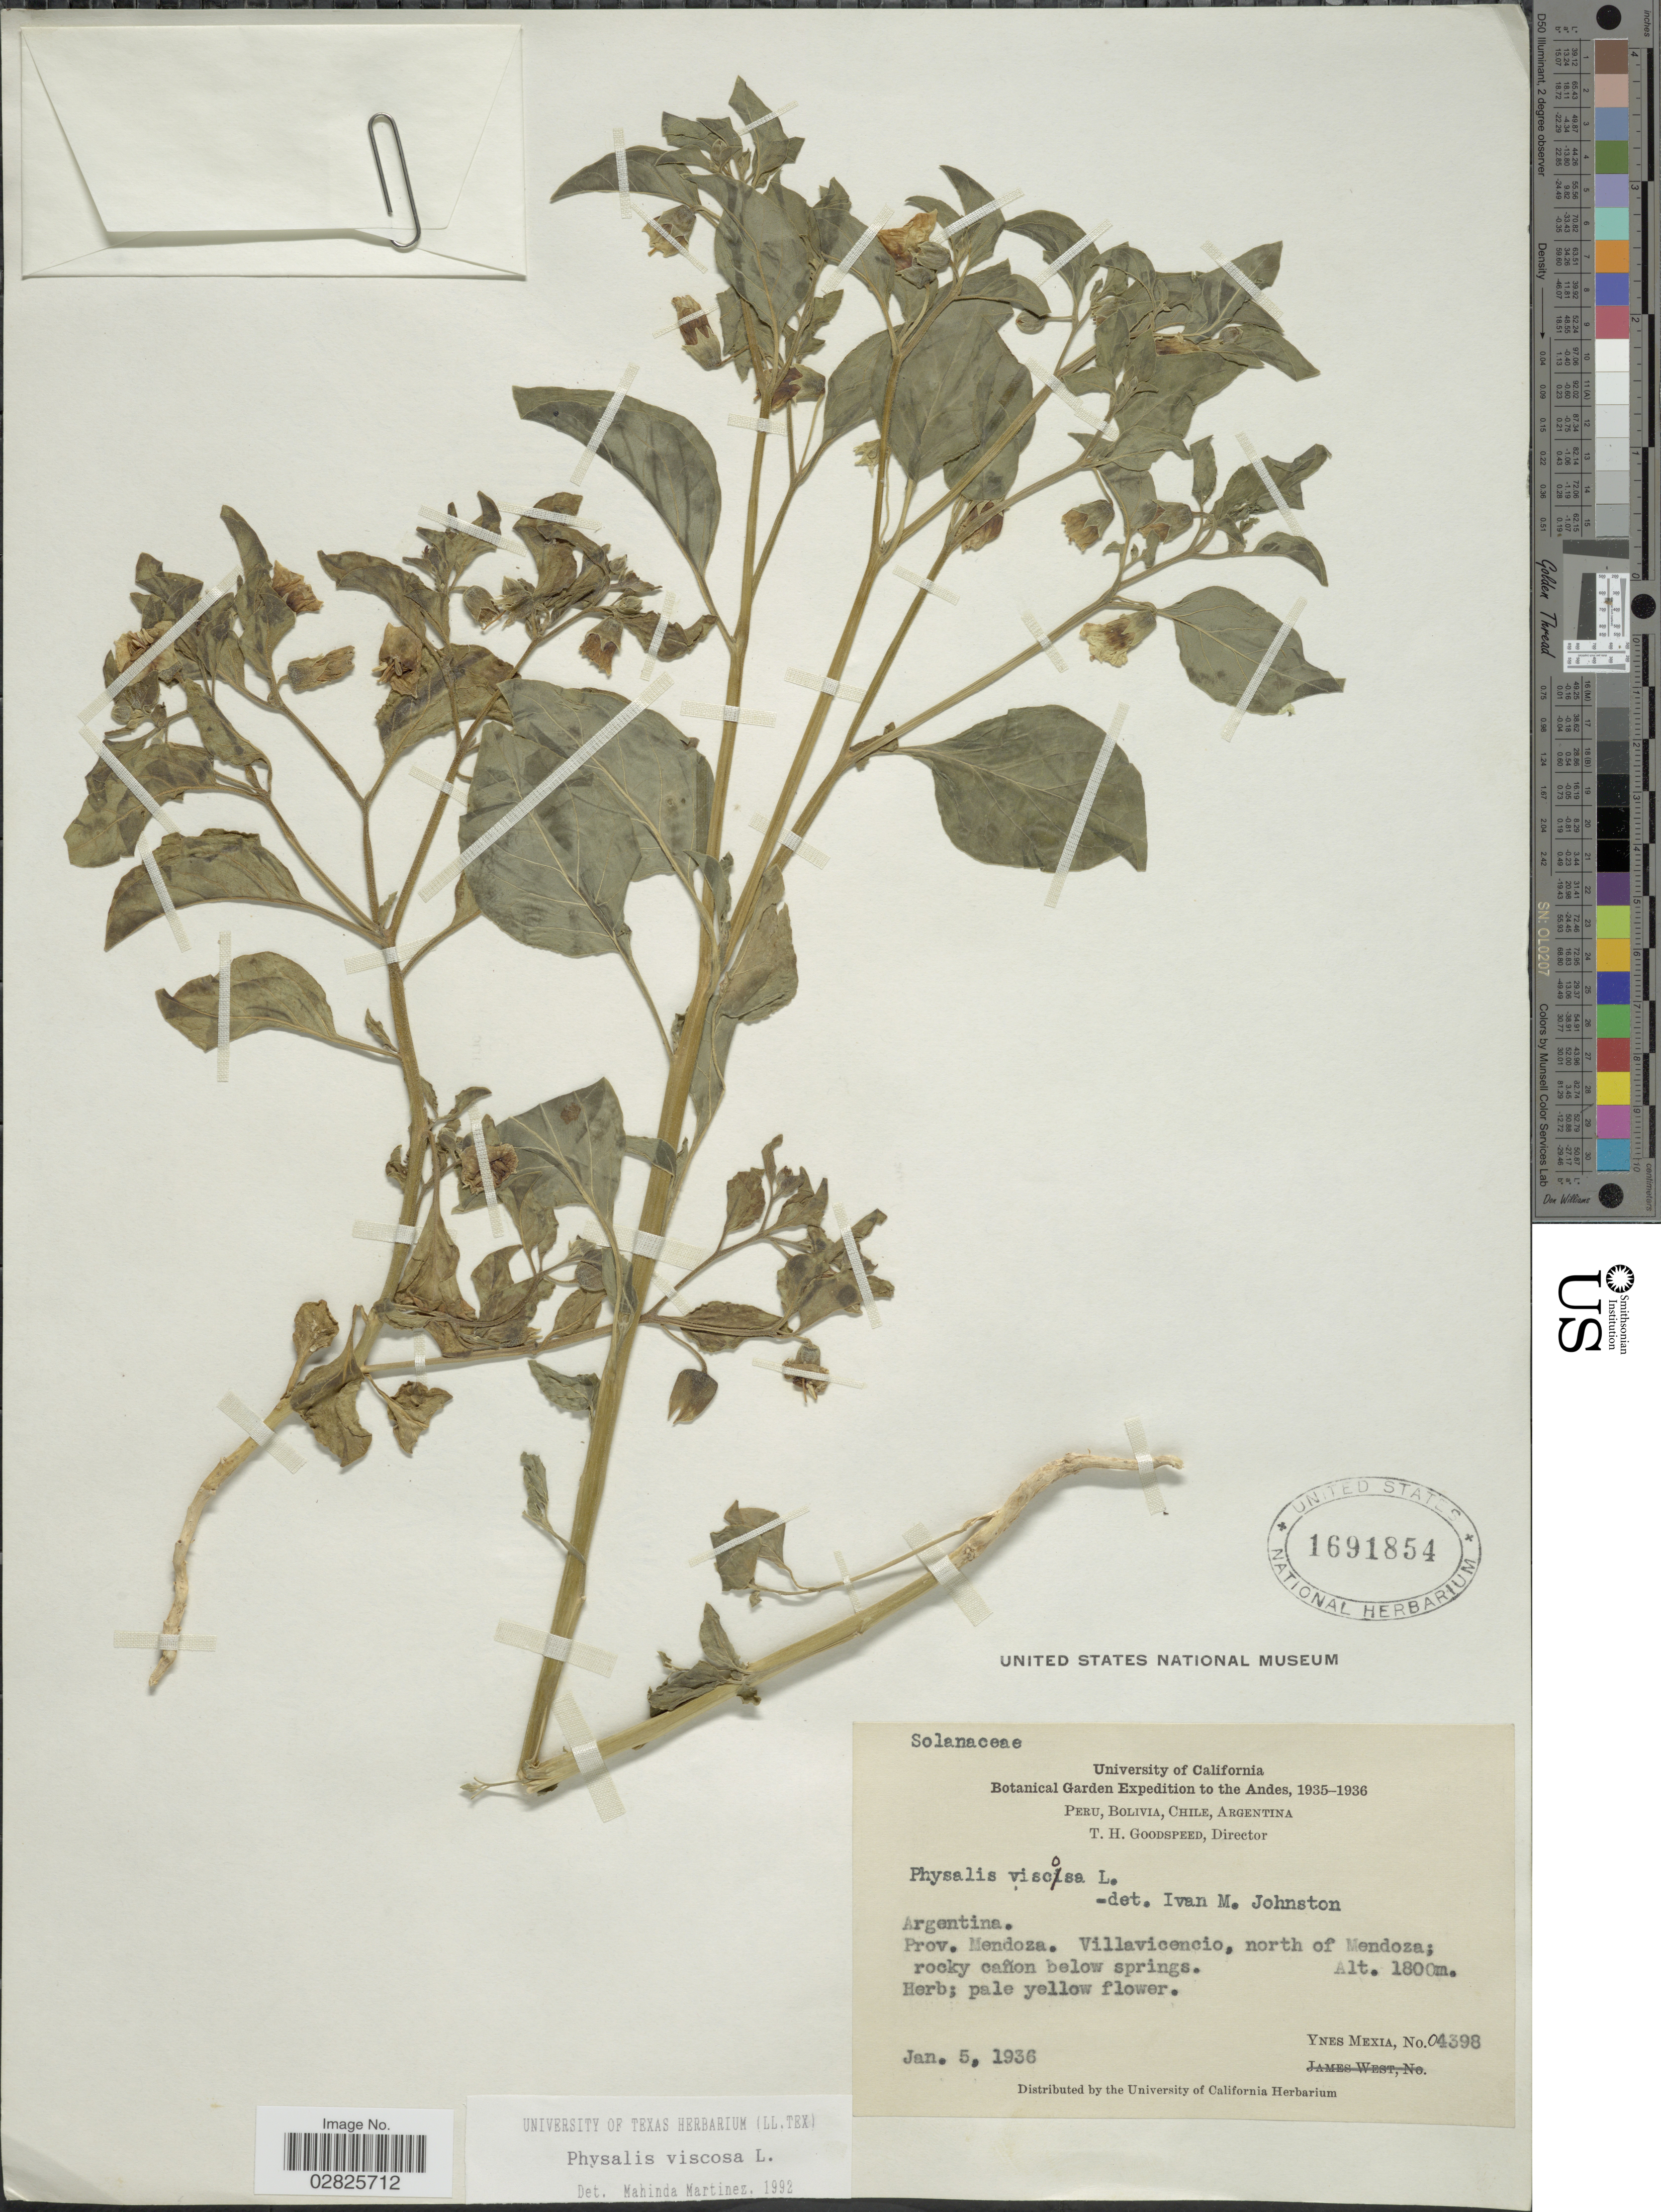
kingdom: Plantae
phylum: Tracheophyta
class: Magnoliopsida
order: Solanales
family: Solanaceae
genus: Physalis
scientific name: Physalis viscosa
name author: L.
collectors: Y. Mexia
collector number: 04398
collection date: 1936-01-05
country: Argentina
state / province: Mendoza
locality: The Andes. Villavicencio, north of Mendoza.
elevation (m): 1800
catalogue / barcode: US 1691854